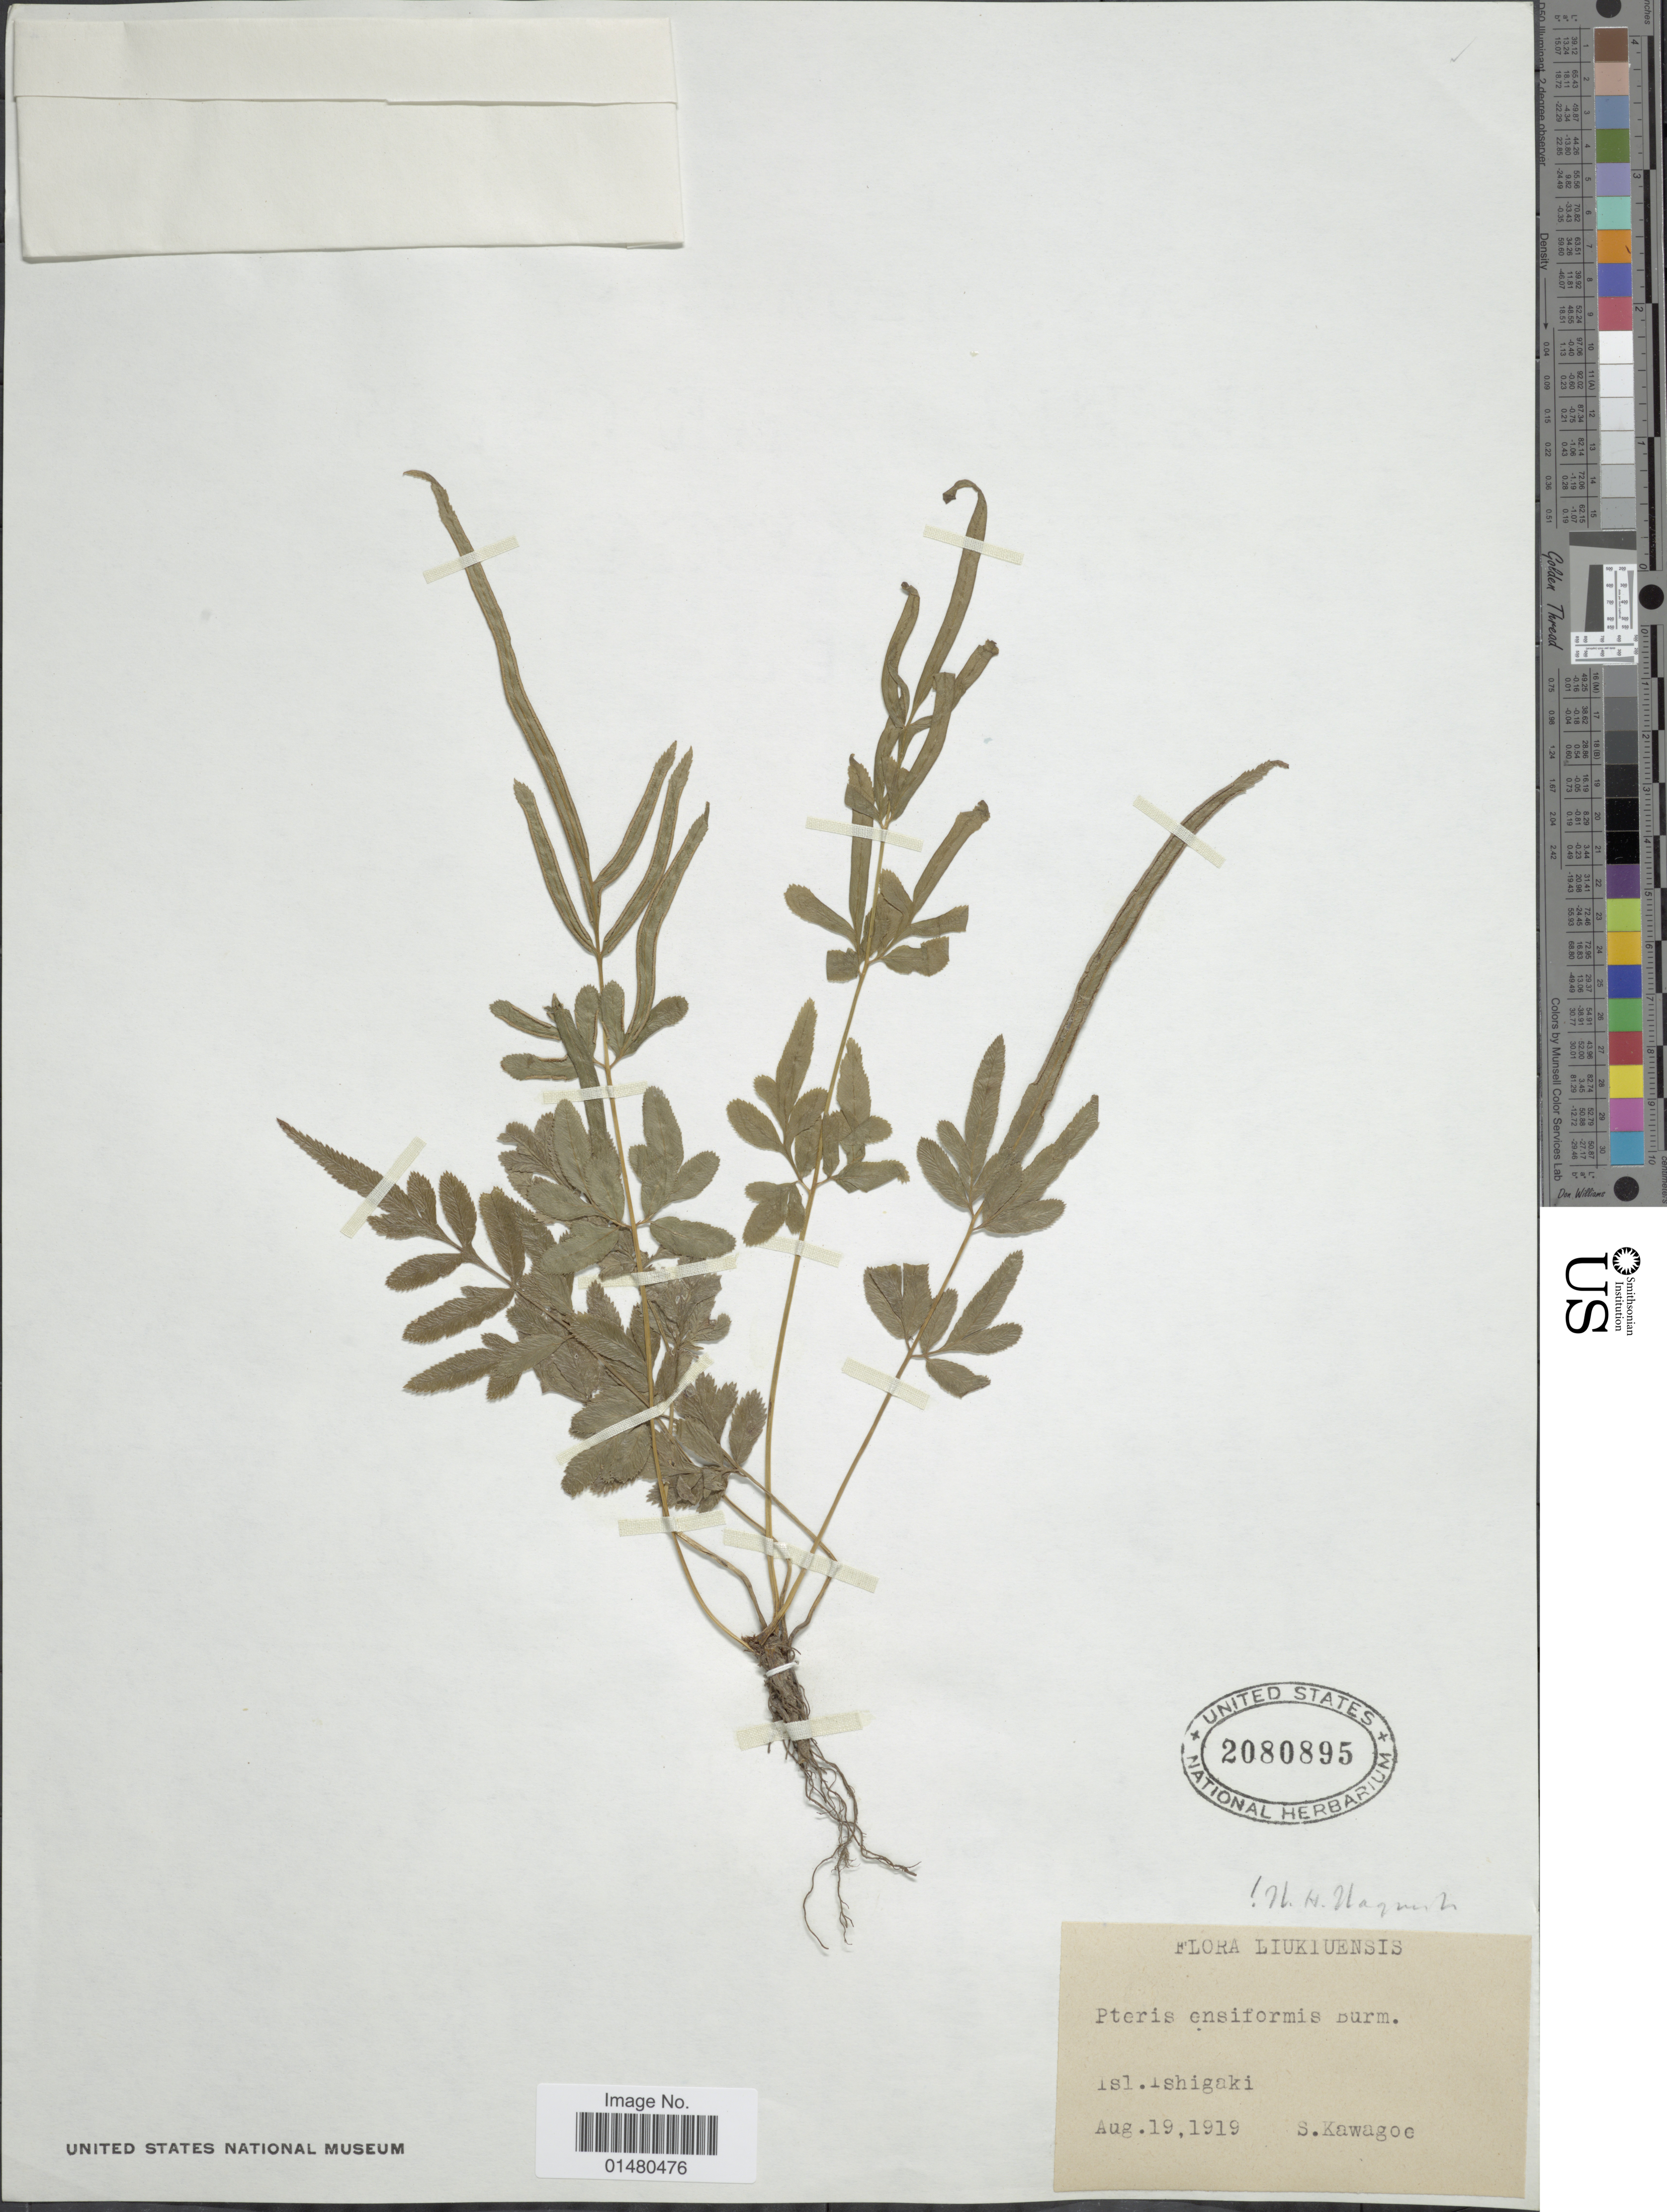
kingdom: Plantae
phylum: Tracheophyta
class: Polypodiopsida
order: Polypodiales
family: Pteridaceae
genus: Pteris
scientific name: Pteris ensiformis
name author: Burm. f.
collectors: S. Kawagoe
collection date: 1919-08-19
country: Japan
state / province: Okinawa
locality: Liukiuensis, Isl. Ishigaki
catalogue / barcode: US 2080895